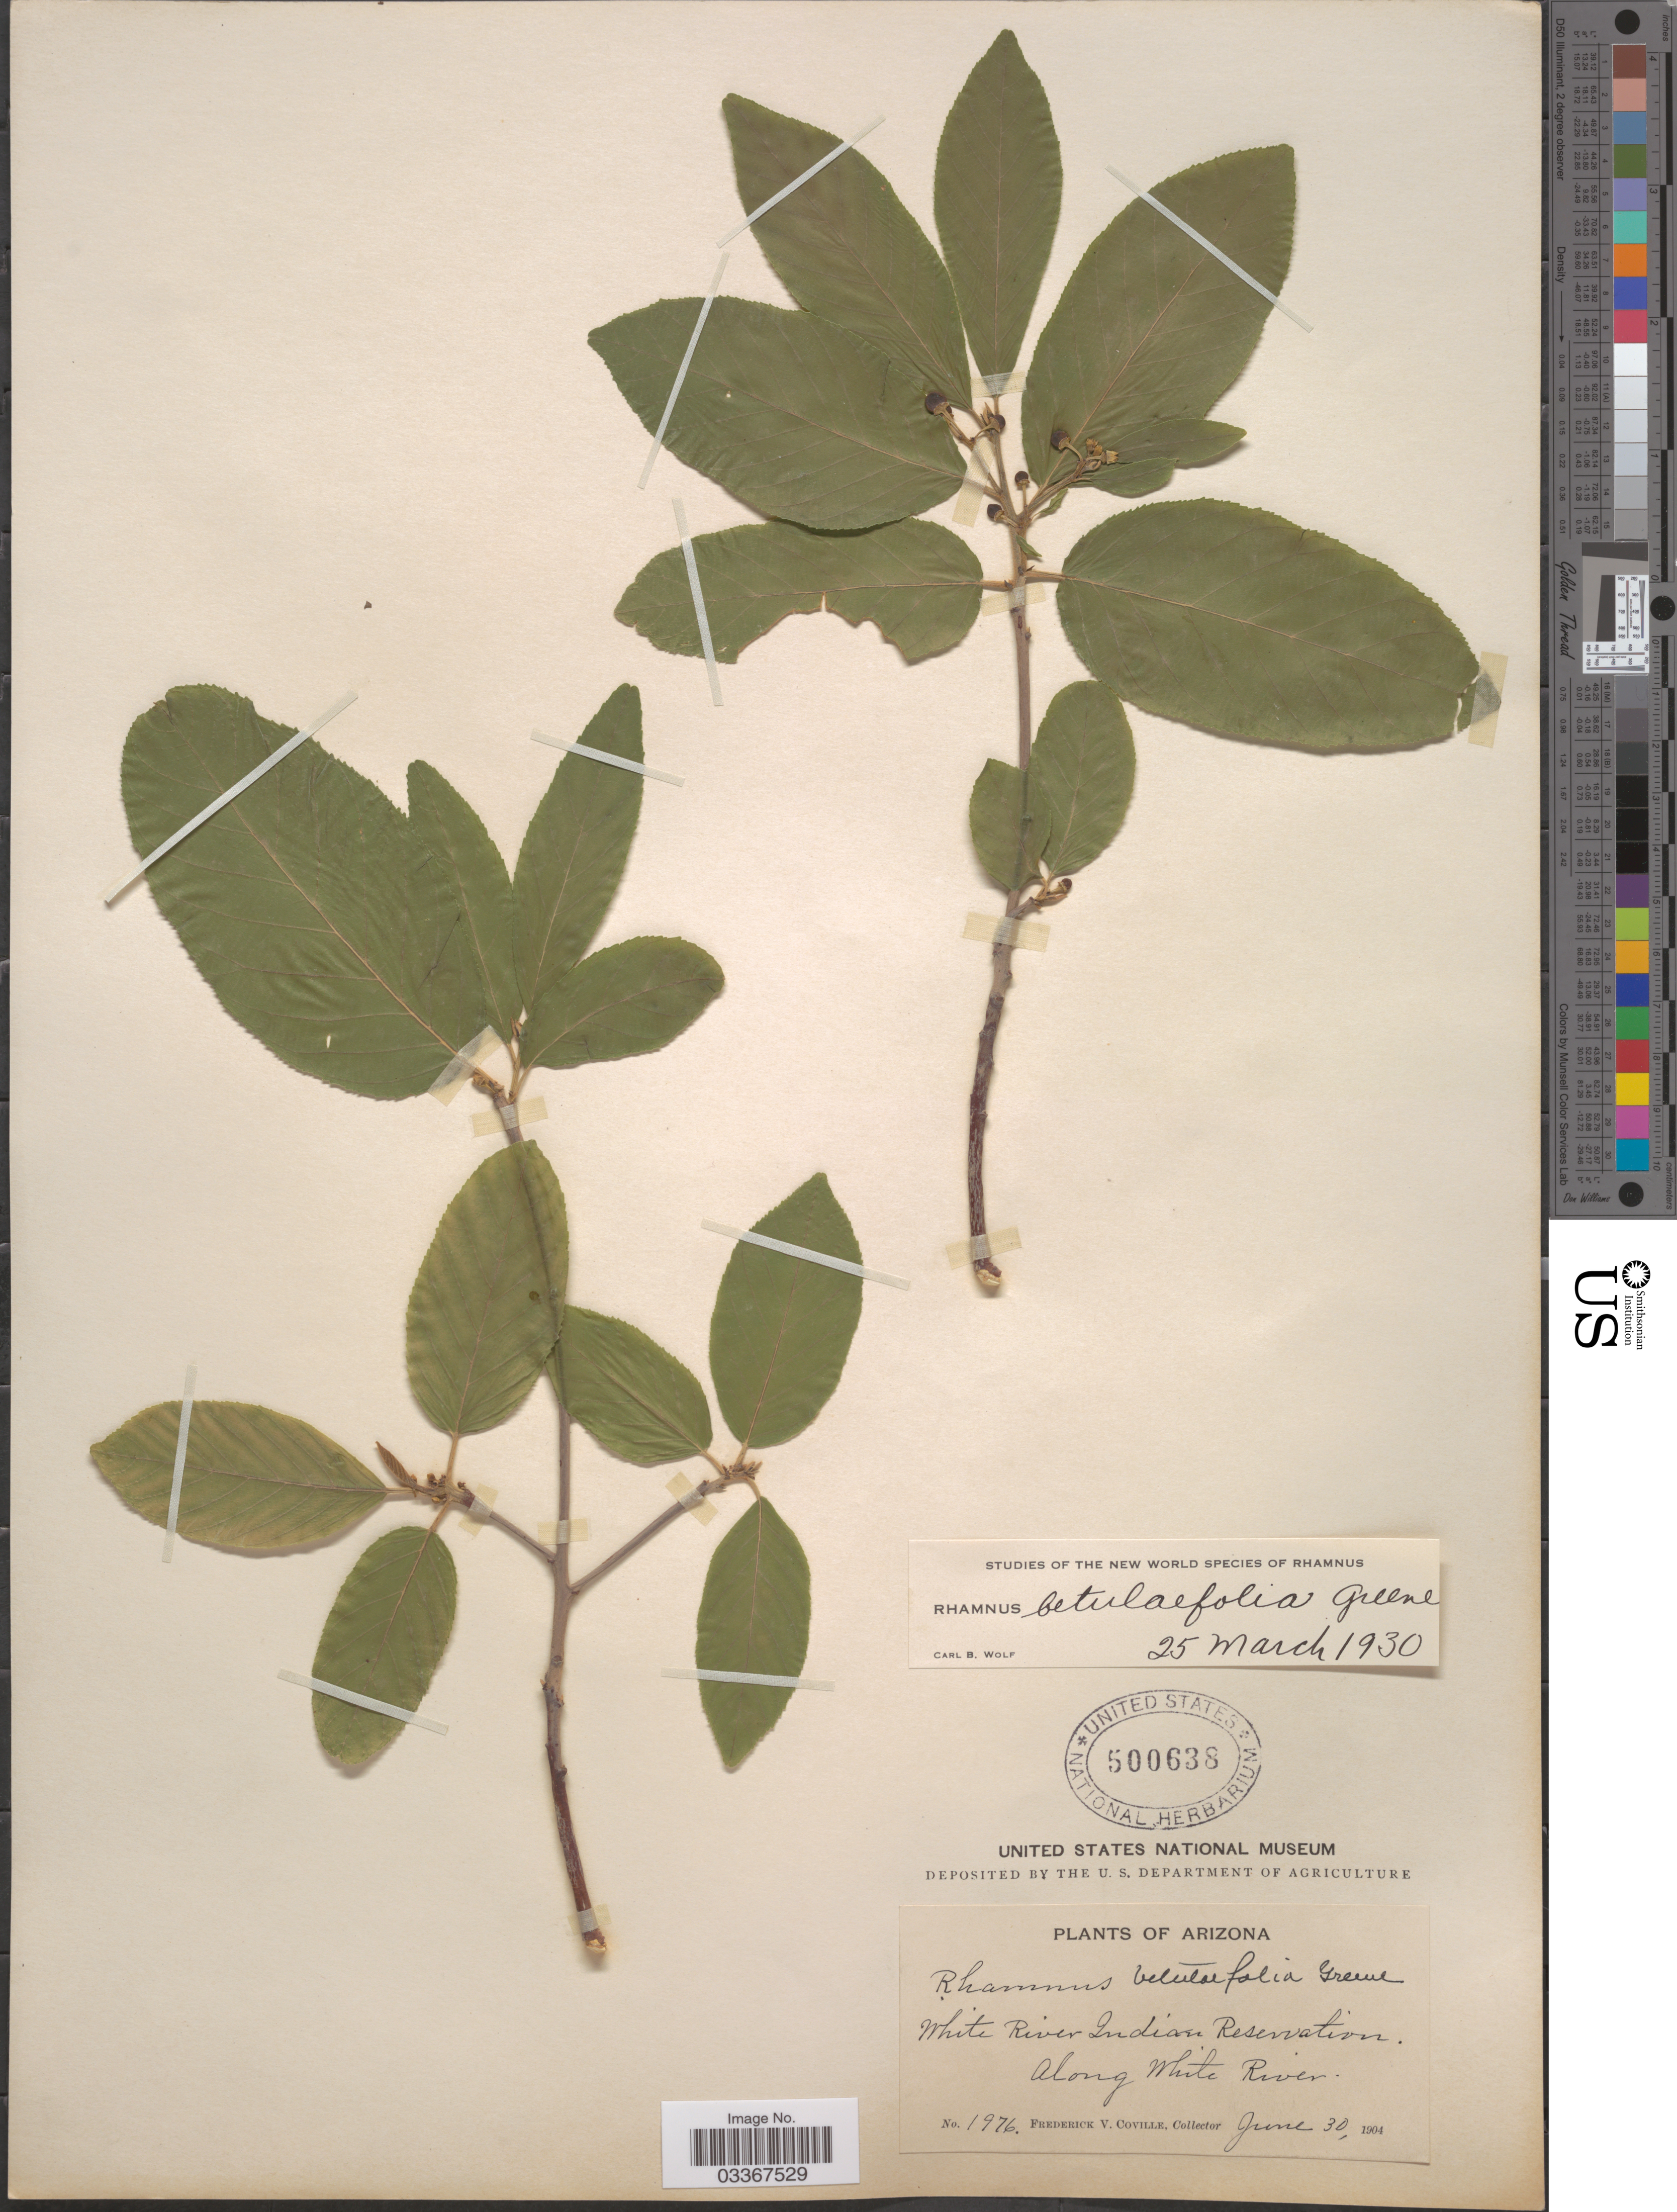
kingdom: Plantae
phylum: Tracheophyta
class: Magnoliopsida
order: Rosales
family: Rhamnaceae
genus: Frangula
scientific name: Frangula betulifolia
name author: (Greene) Grubov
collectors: F. V. Coville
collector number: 1976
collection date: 1904-06-30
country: United States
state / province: Arizona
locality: White River Indian Reservation, Along White River.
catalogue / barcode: US 500638